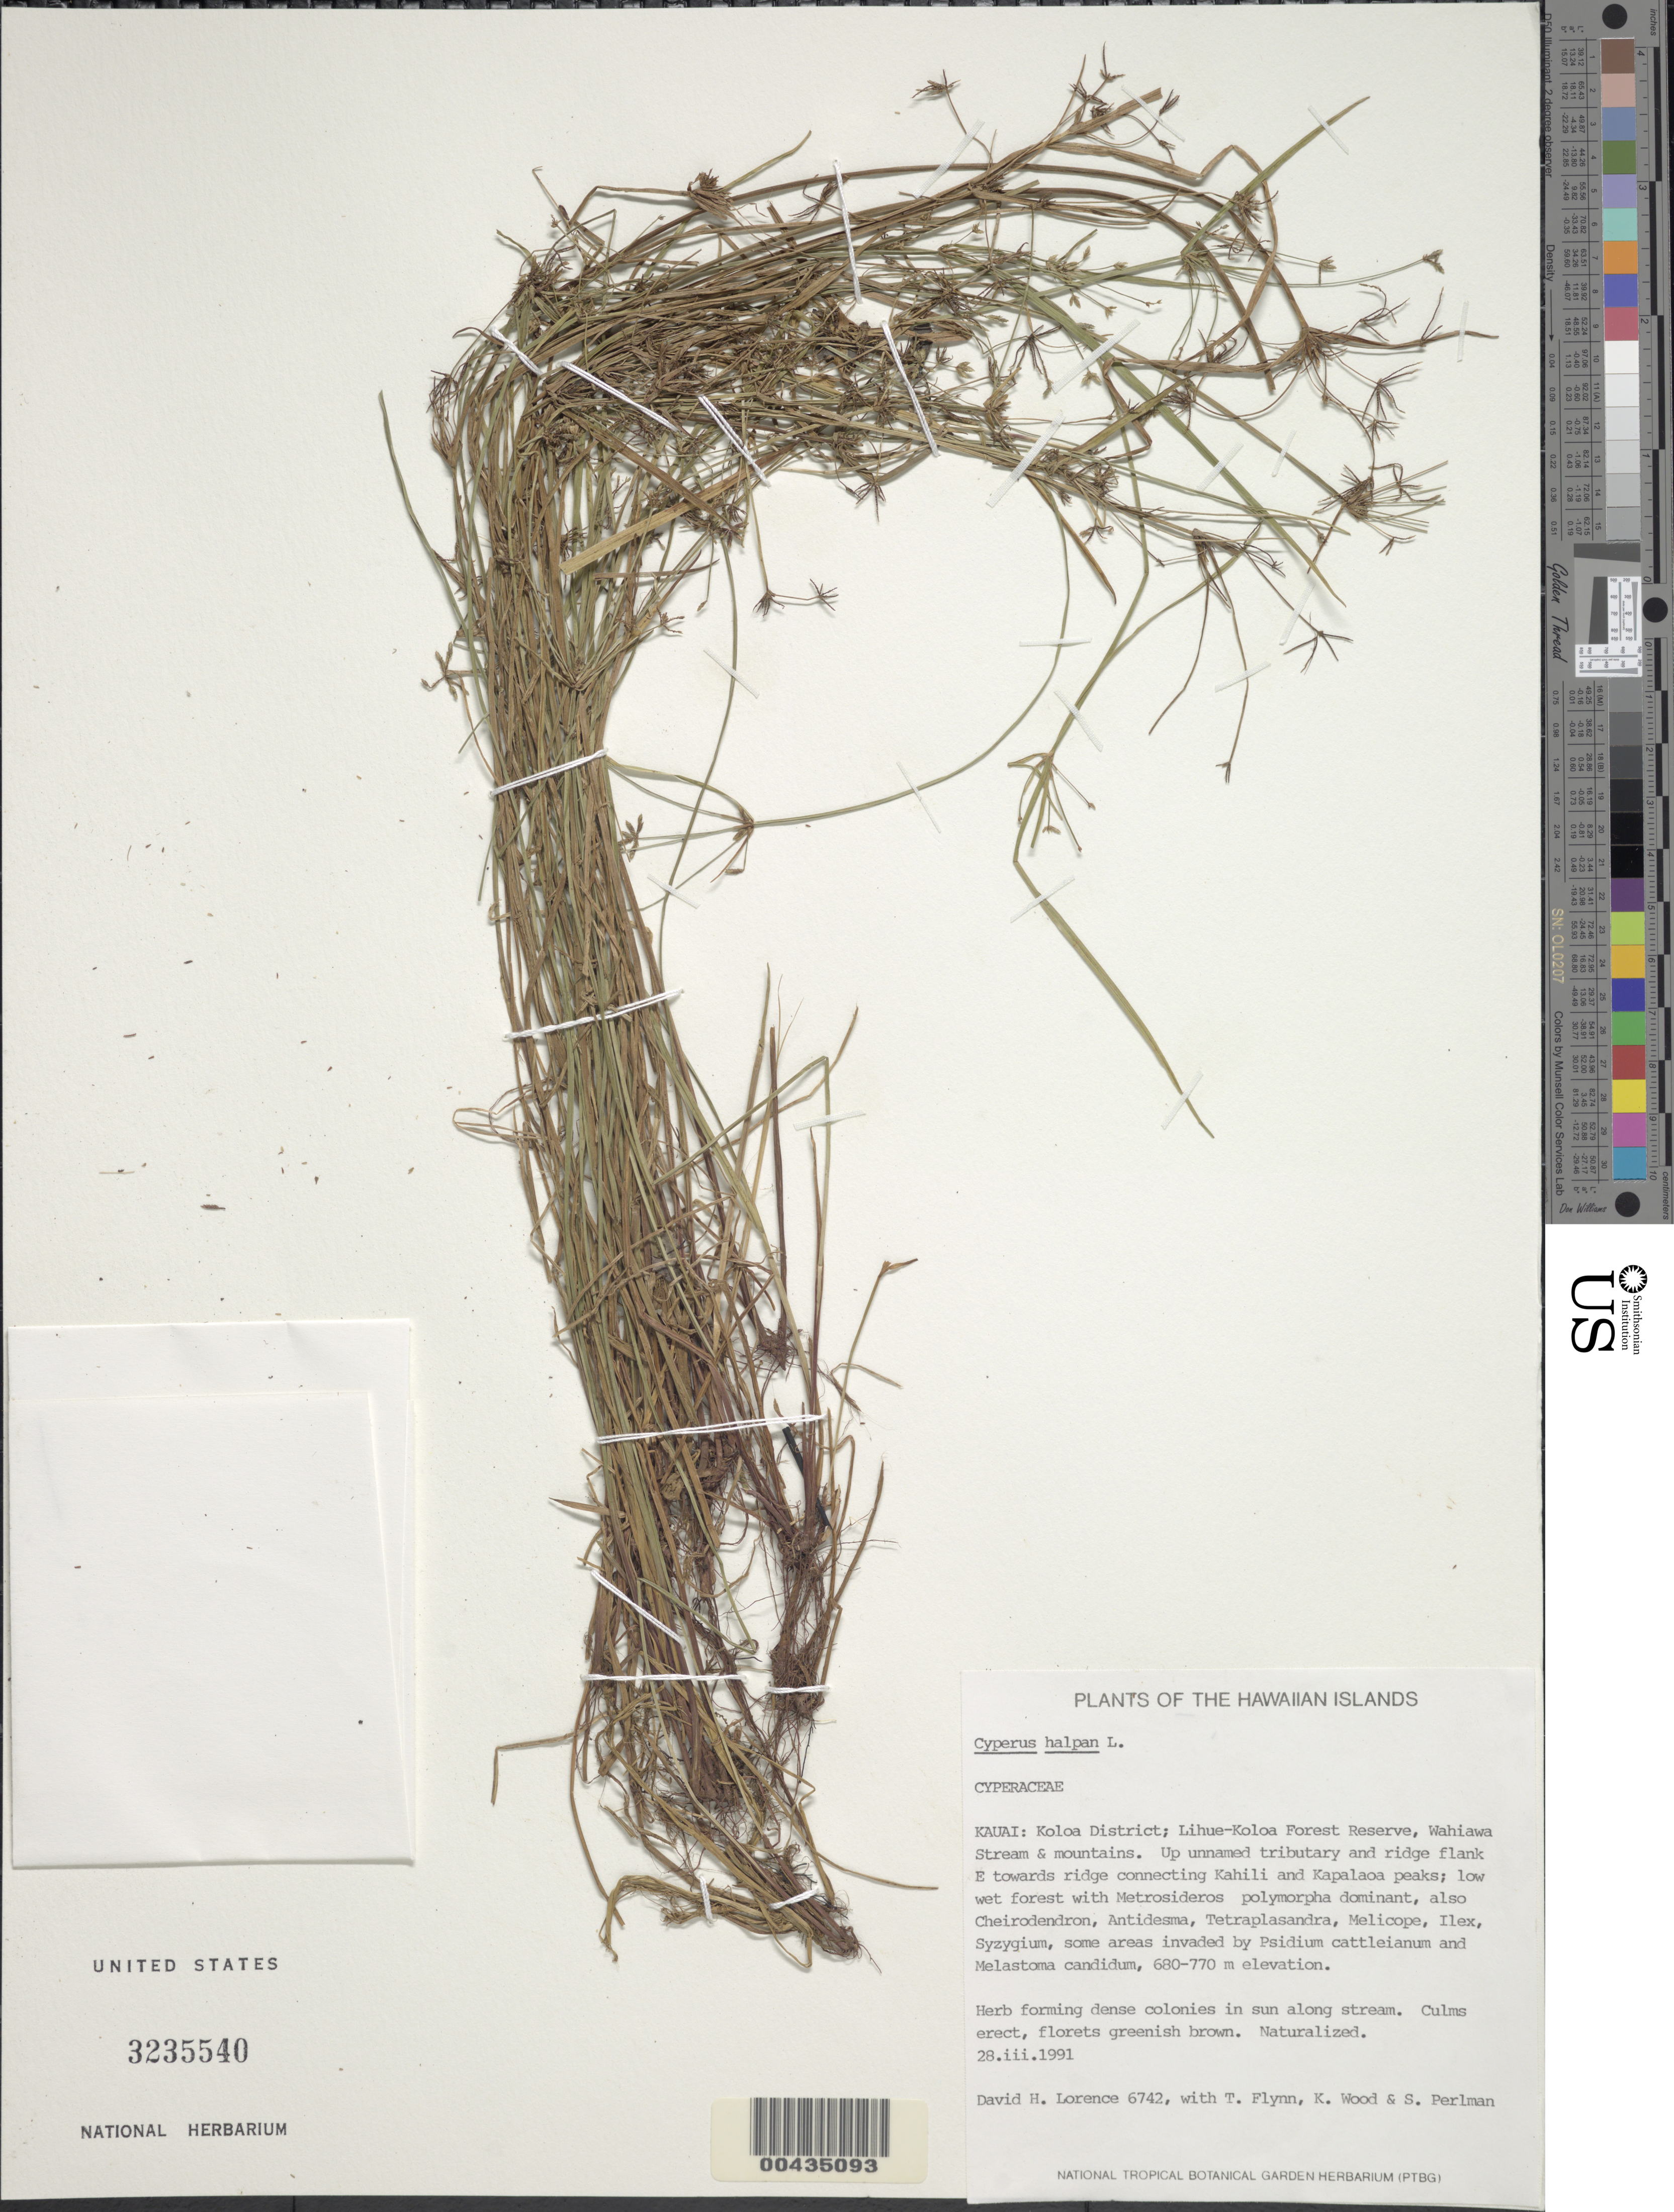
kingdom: Plantae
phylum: Tracheophyta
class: Liliopsida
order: Poales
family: Cyperaceae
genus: Cyperus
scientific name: Cyperus haspan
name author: L.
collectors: D. Lorence, T. W. Flynn, K. Wood & S. P. Perlman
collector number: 6742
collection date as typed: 28 Mar 1991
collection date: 1991-03-28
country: United States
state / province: Hawaii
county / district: Kauai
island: Kaua'i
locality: Lihue-Koloa Forest Reserve, Wahiawa Stream and mountains, towards ridge connecting Kahili and Kapalaoa peaks, Koloa District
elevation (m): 680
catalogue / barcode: US 3235540